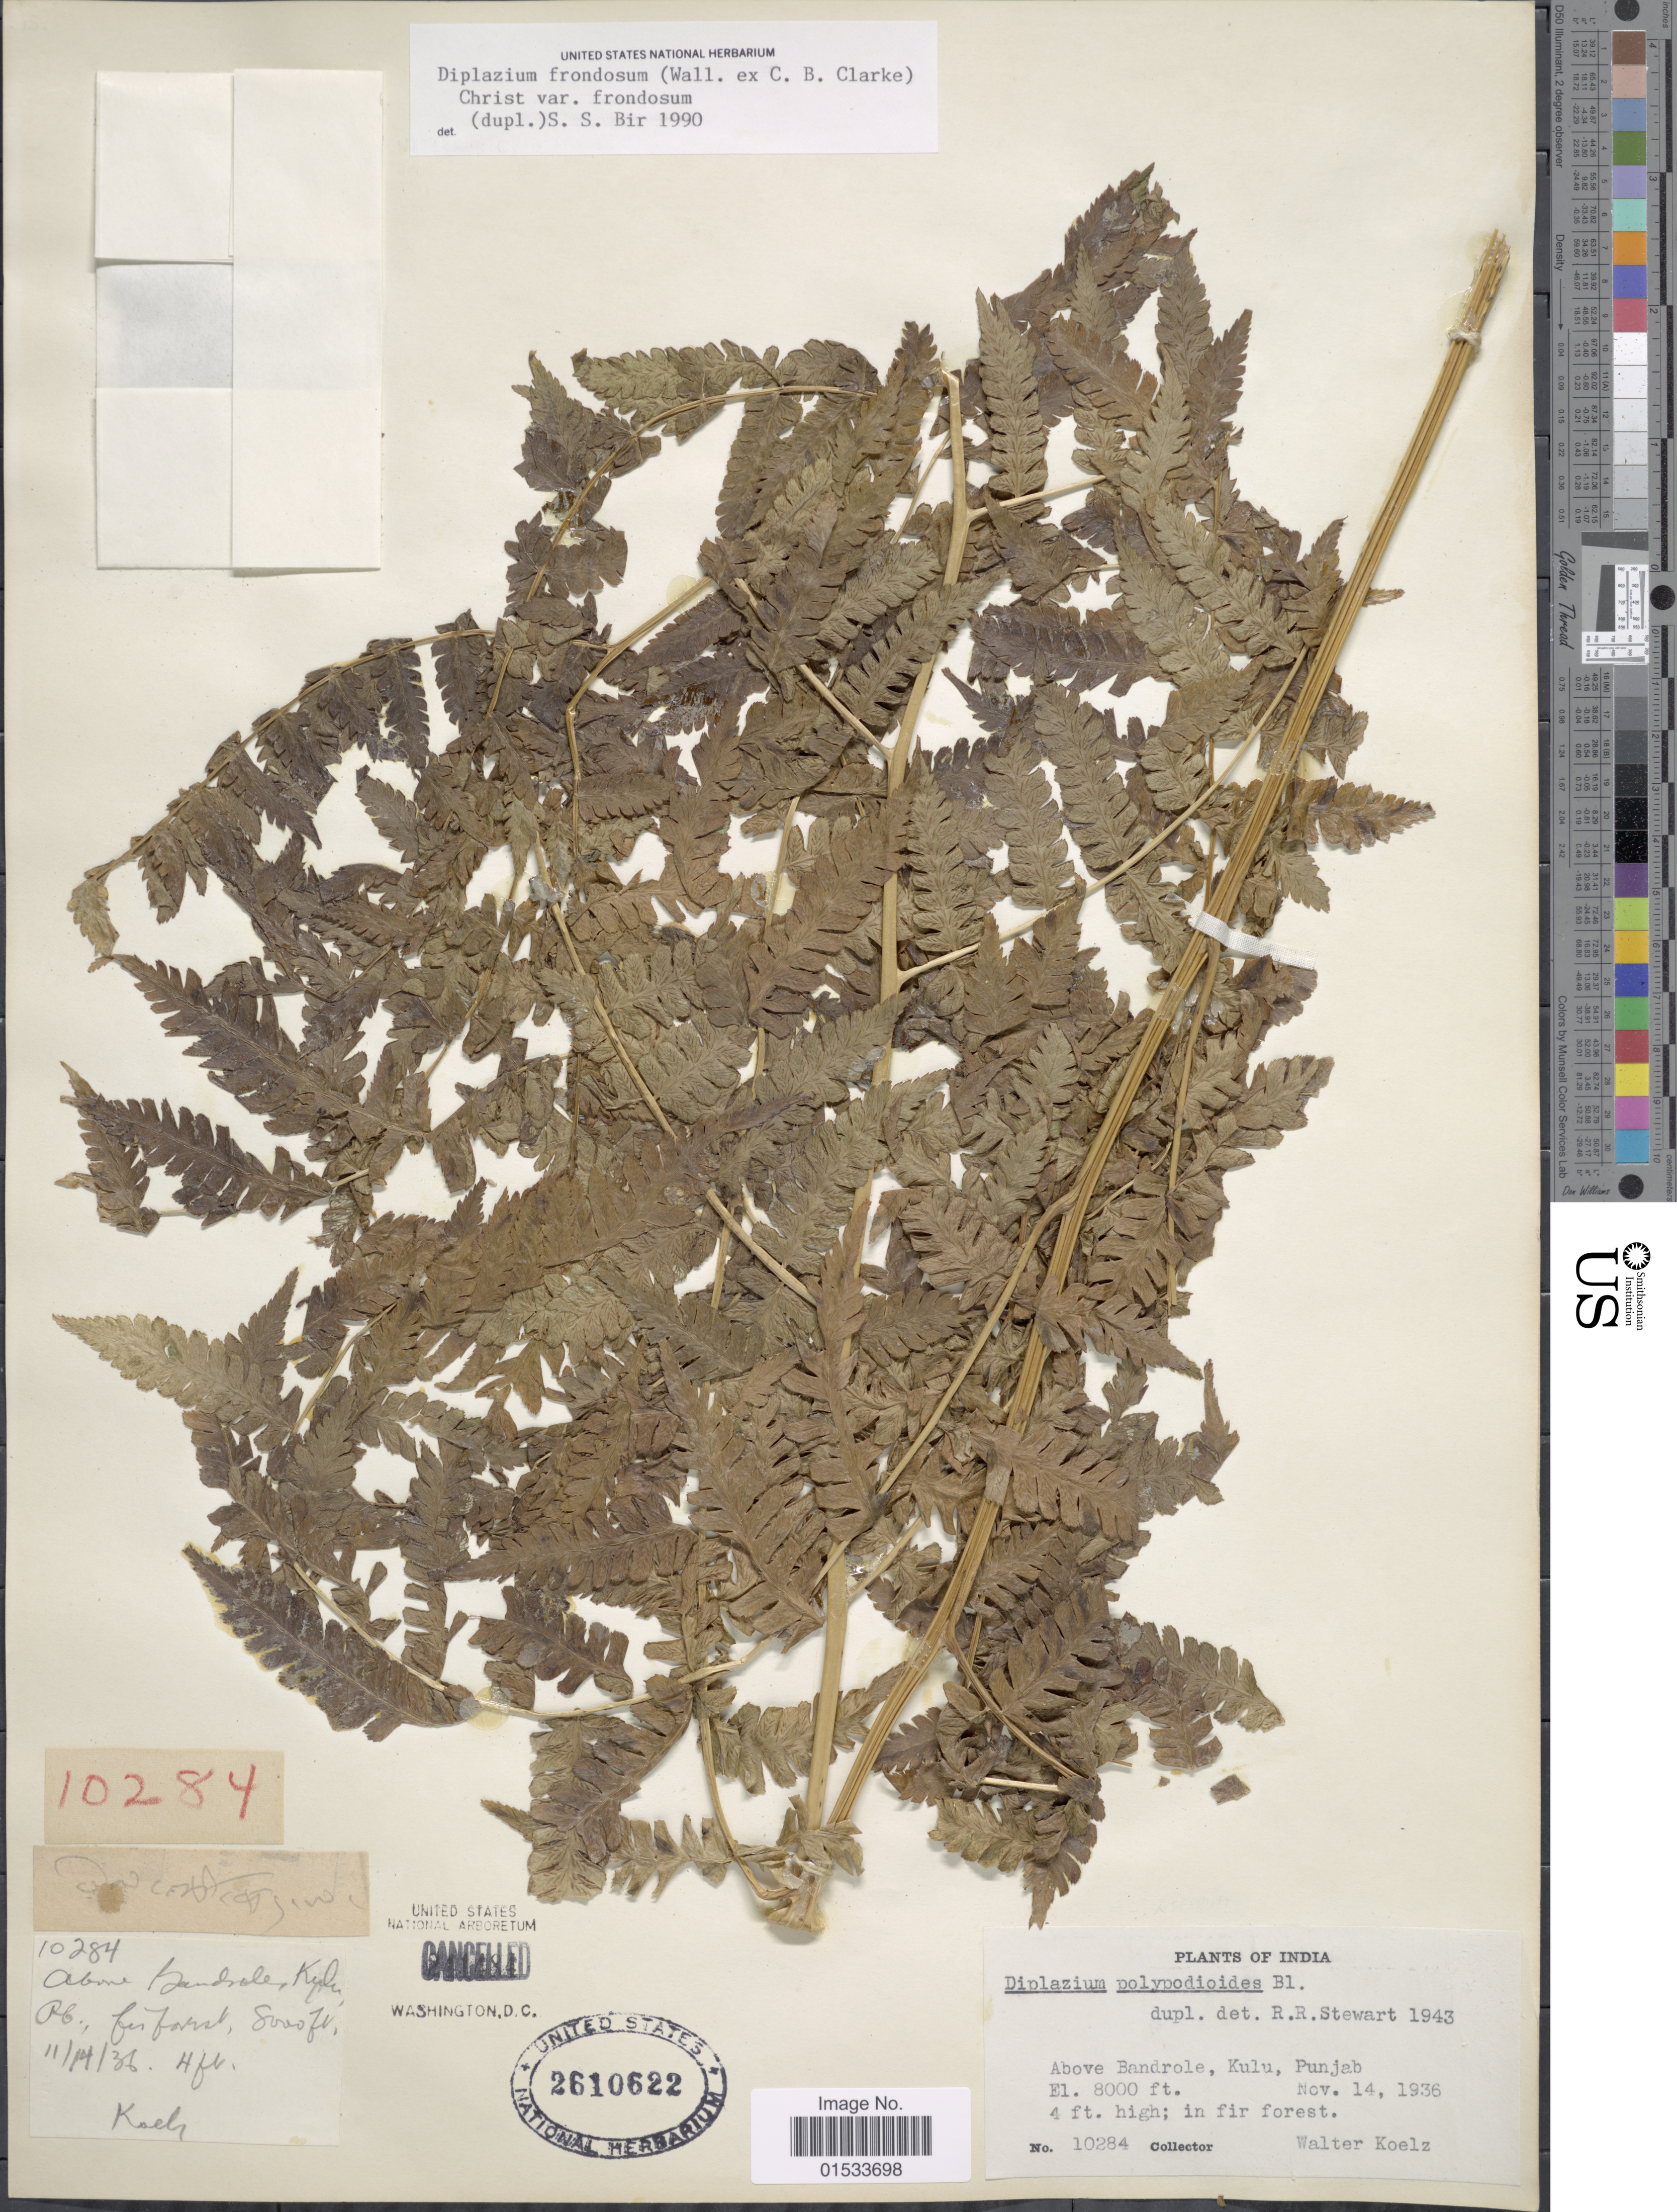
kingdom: Plantae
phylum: Tracheophyta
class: Polypodiopsida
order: Polypodiales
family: Athyriaceae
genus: Diplazium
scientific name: Diplazium frondosum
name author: C. Chr.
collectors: W. N. Koelz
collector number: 10284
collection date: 1936-11-14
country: India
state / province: Punjab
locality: Above Bandrole, Kulu, Punjab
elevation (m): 2438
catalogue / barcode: US 2210622